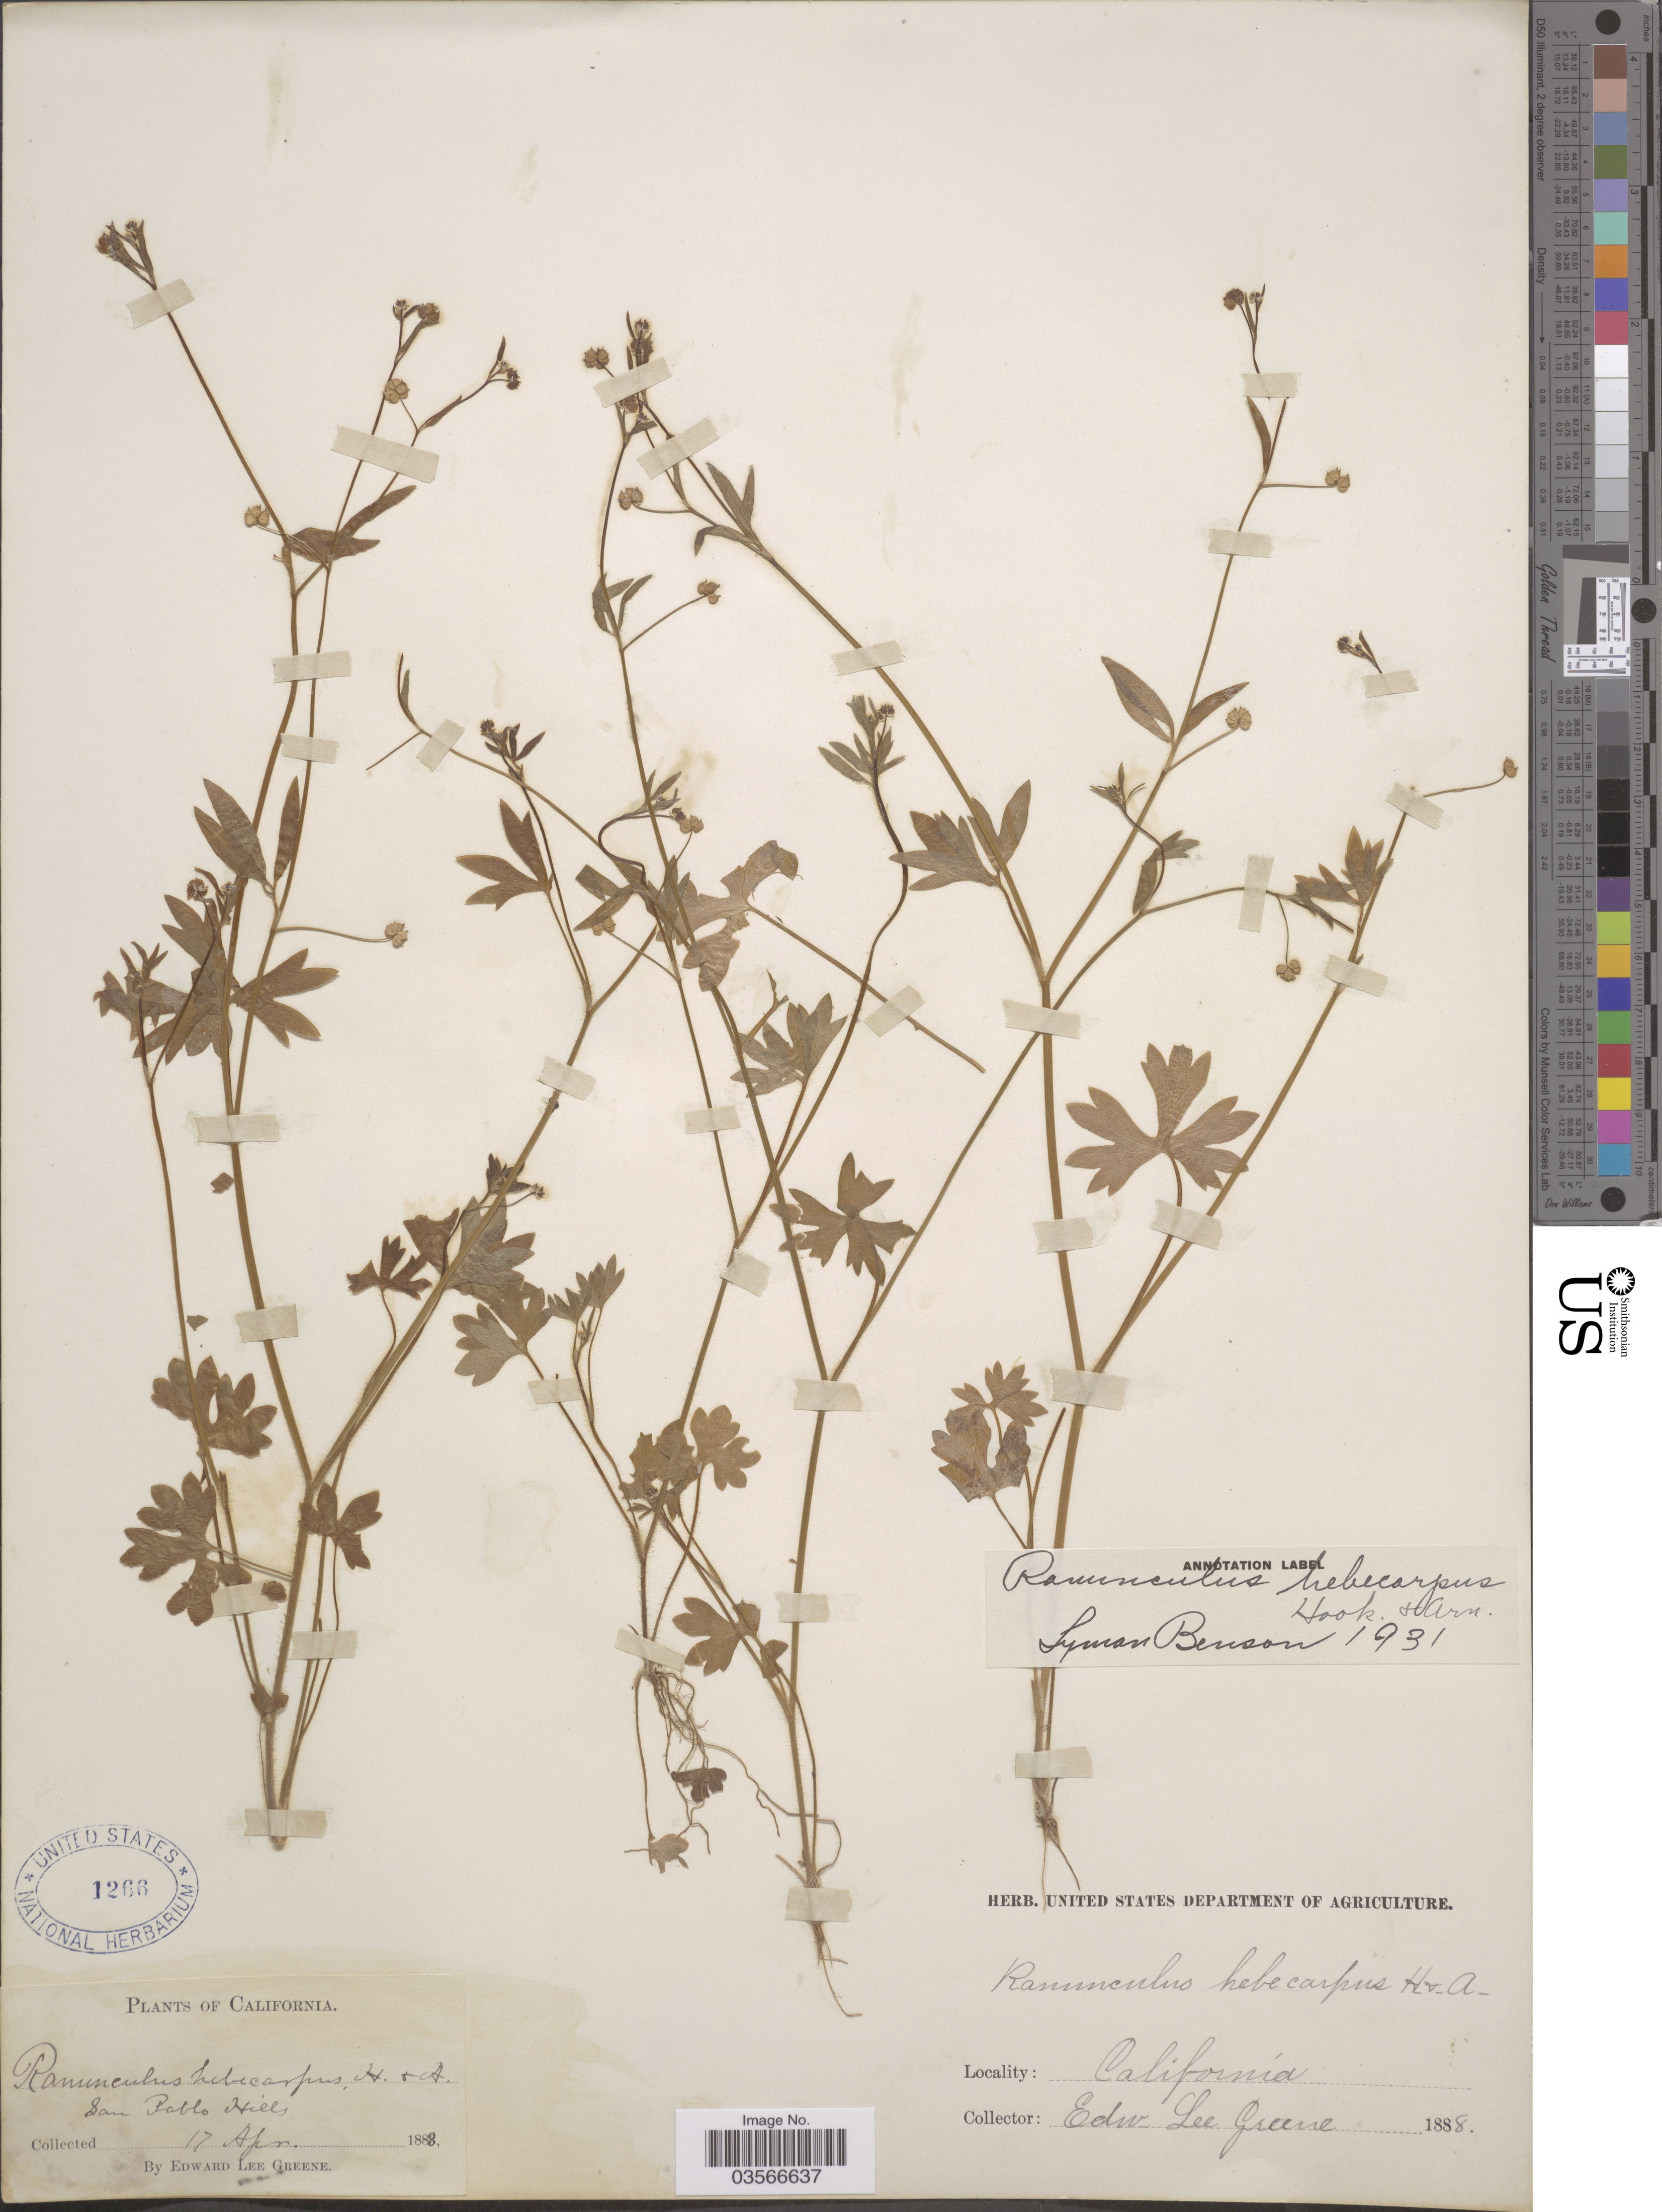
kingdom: Plantae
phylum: Tracheophyta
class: Magnoliopsida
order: Ranunculales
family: Ranunculaceae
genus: Ranunculus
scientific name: Ranunculus hebecarpus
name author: Hook. & Arn.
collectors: E. L. Greene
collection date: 1888-04-17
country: United States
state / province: California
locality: San Pablo Hill.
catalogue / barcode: US 1266